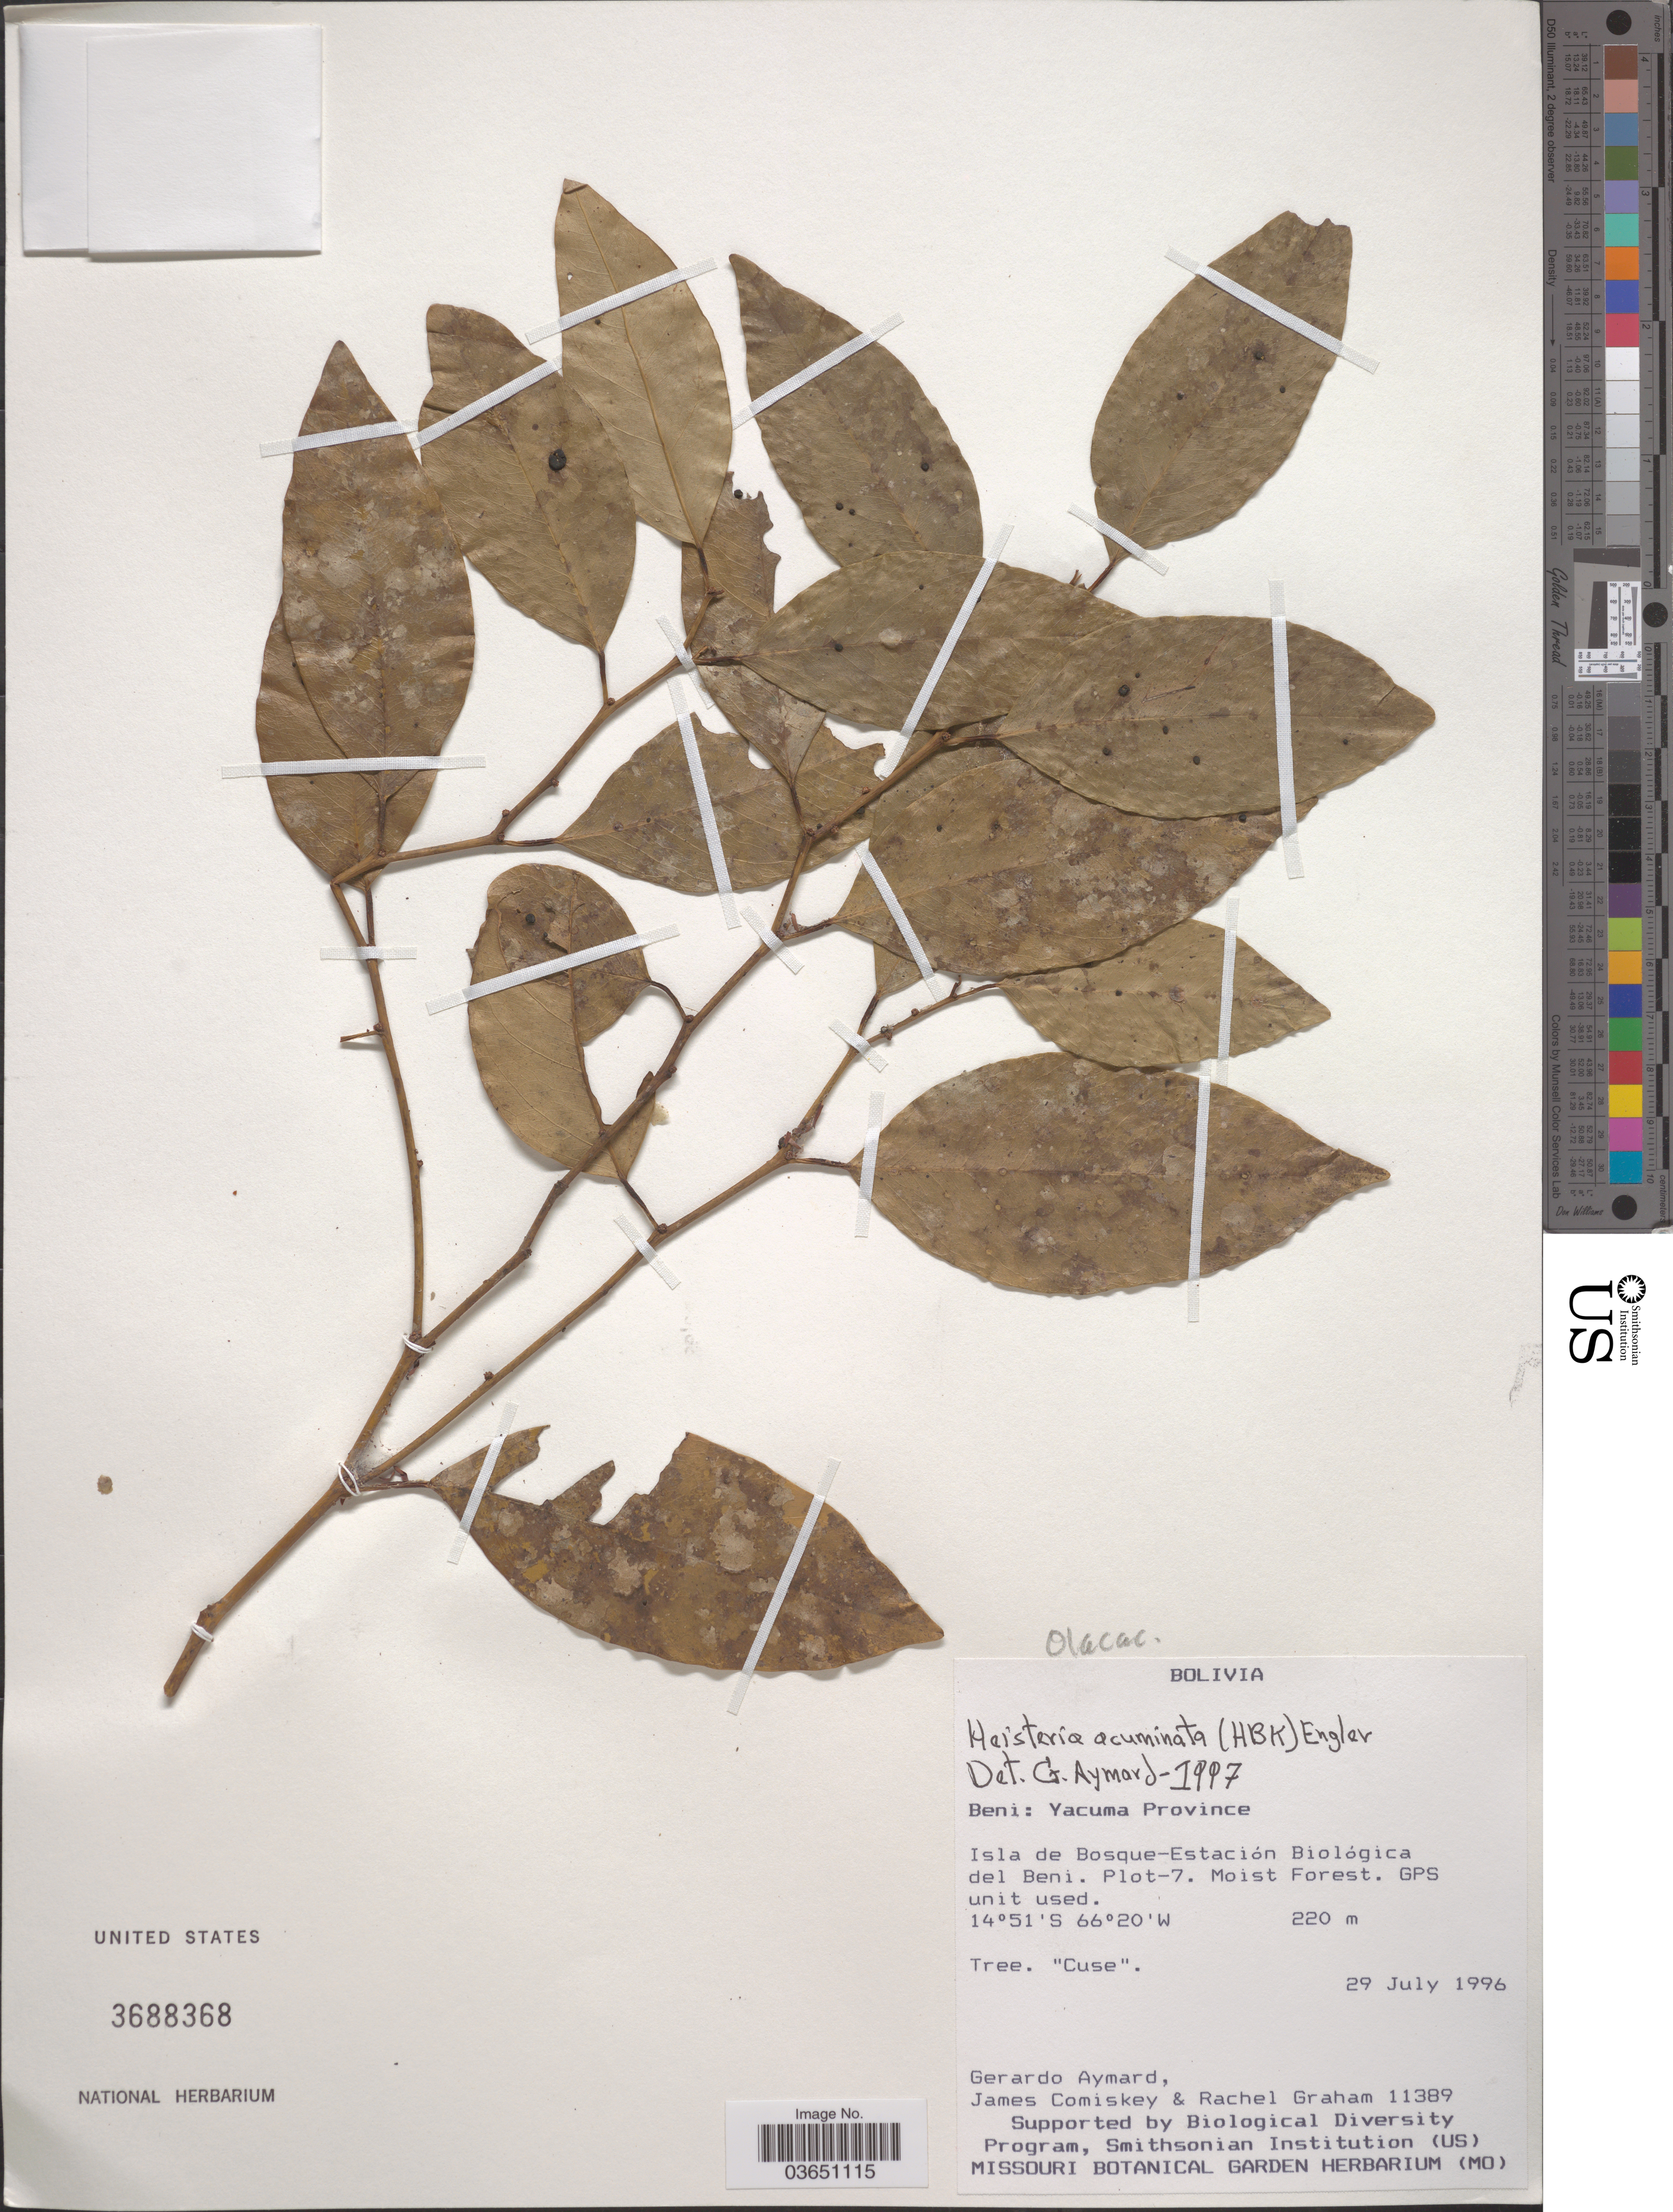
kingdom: Plantae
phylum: Tracheophyta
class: Magnoliopsida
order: Santalales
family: Erythropalaceae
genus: Heisteria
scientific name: Heisteria acuminata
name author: (Humb. & Bonpl.) Engl.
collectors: G. A. Aymard, J. A. Comiskey & R. Graham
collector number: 11389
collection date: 1996-07-29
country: Bolivia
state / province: Beni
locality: Yacuma Province. Isla de Bosque-Estación Biológica del Beni. Plot-7 Moist Forest. GPS unit used.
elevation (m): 220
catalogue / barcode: US 3688368